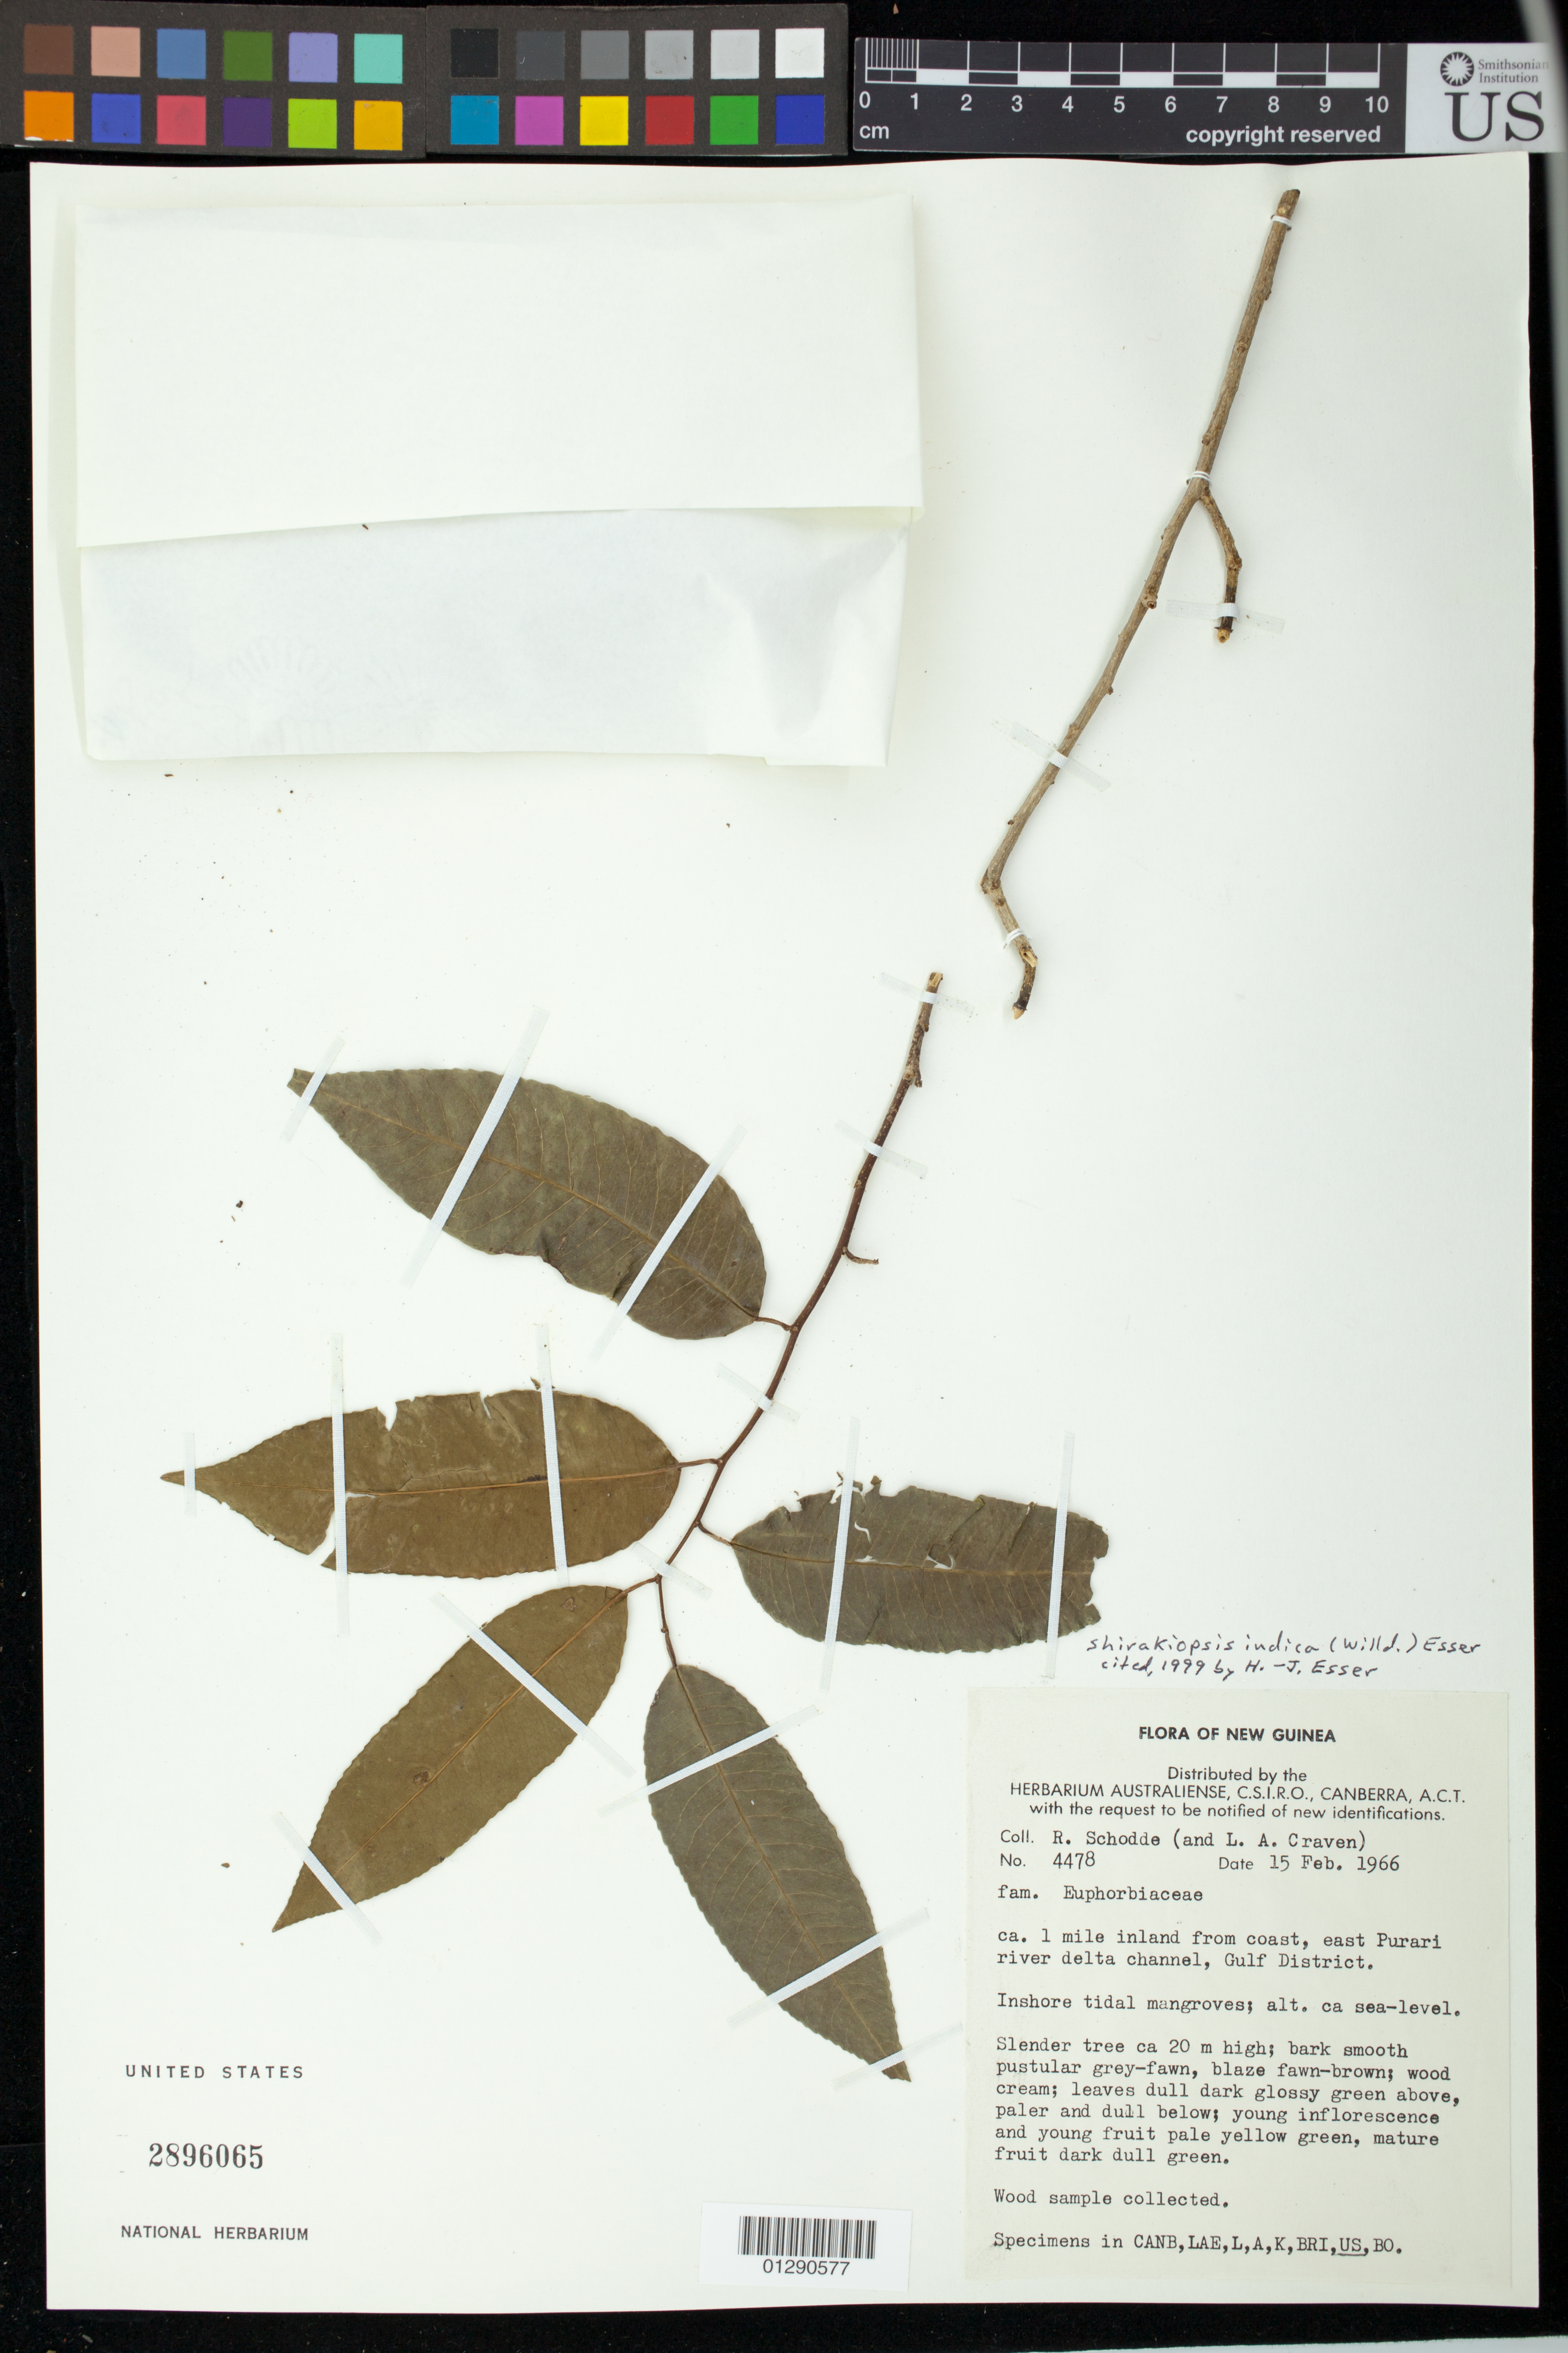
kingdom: Plantae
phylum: Tracheophyta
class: Magnoliopsida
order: Malpighiales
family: Euphorbiaceae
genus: Sapium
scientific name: Sapium indicum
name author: Willd.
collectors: R. Schodde & L. A. Craven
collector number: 4478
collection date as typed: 15 Feb 1966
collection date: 1966-02-15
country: Papua New Guinea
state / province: Gulf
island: New Guinea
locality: Gulf District: ca. 1 mi. inland from coast, east Purari River delta channel.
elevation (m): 0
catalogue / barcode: US 2896065